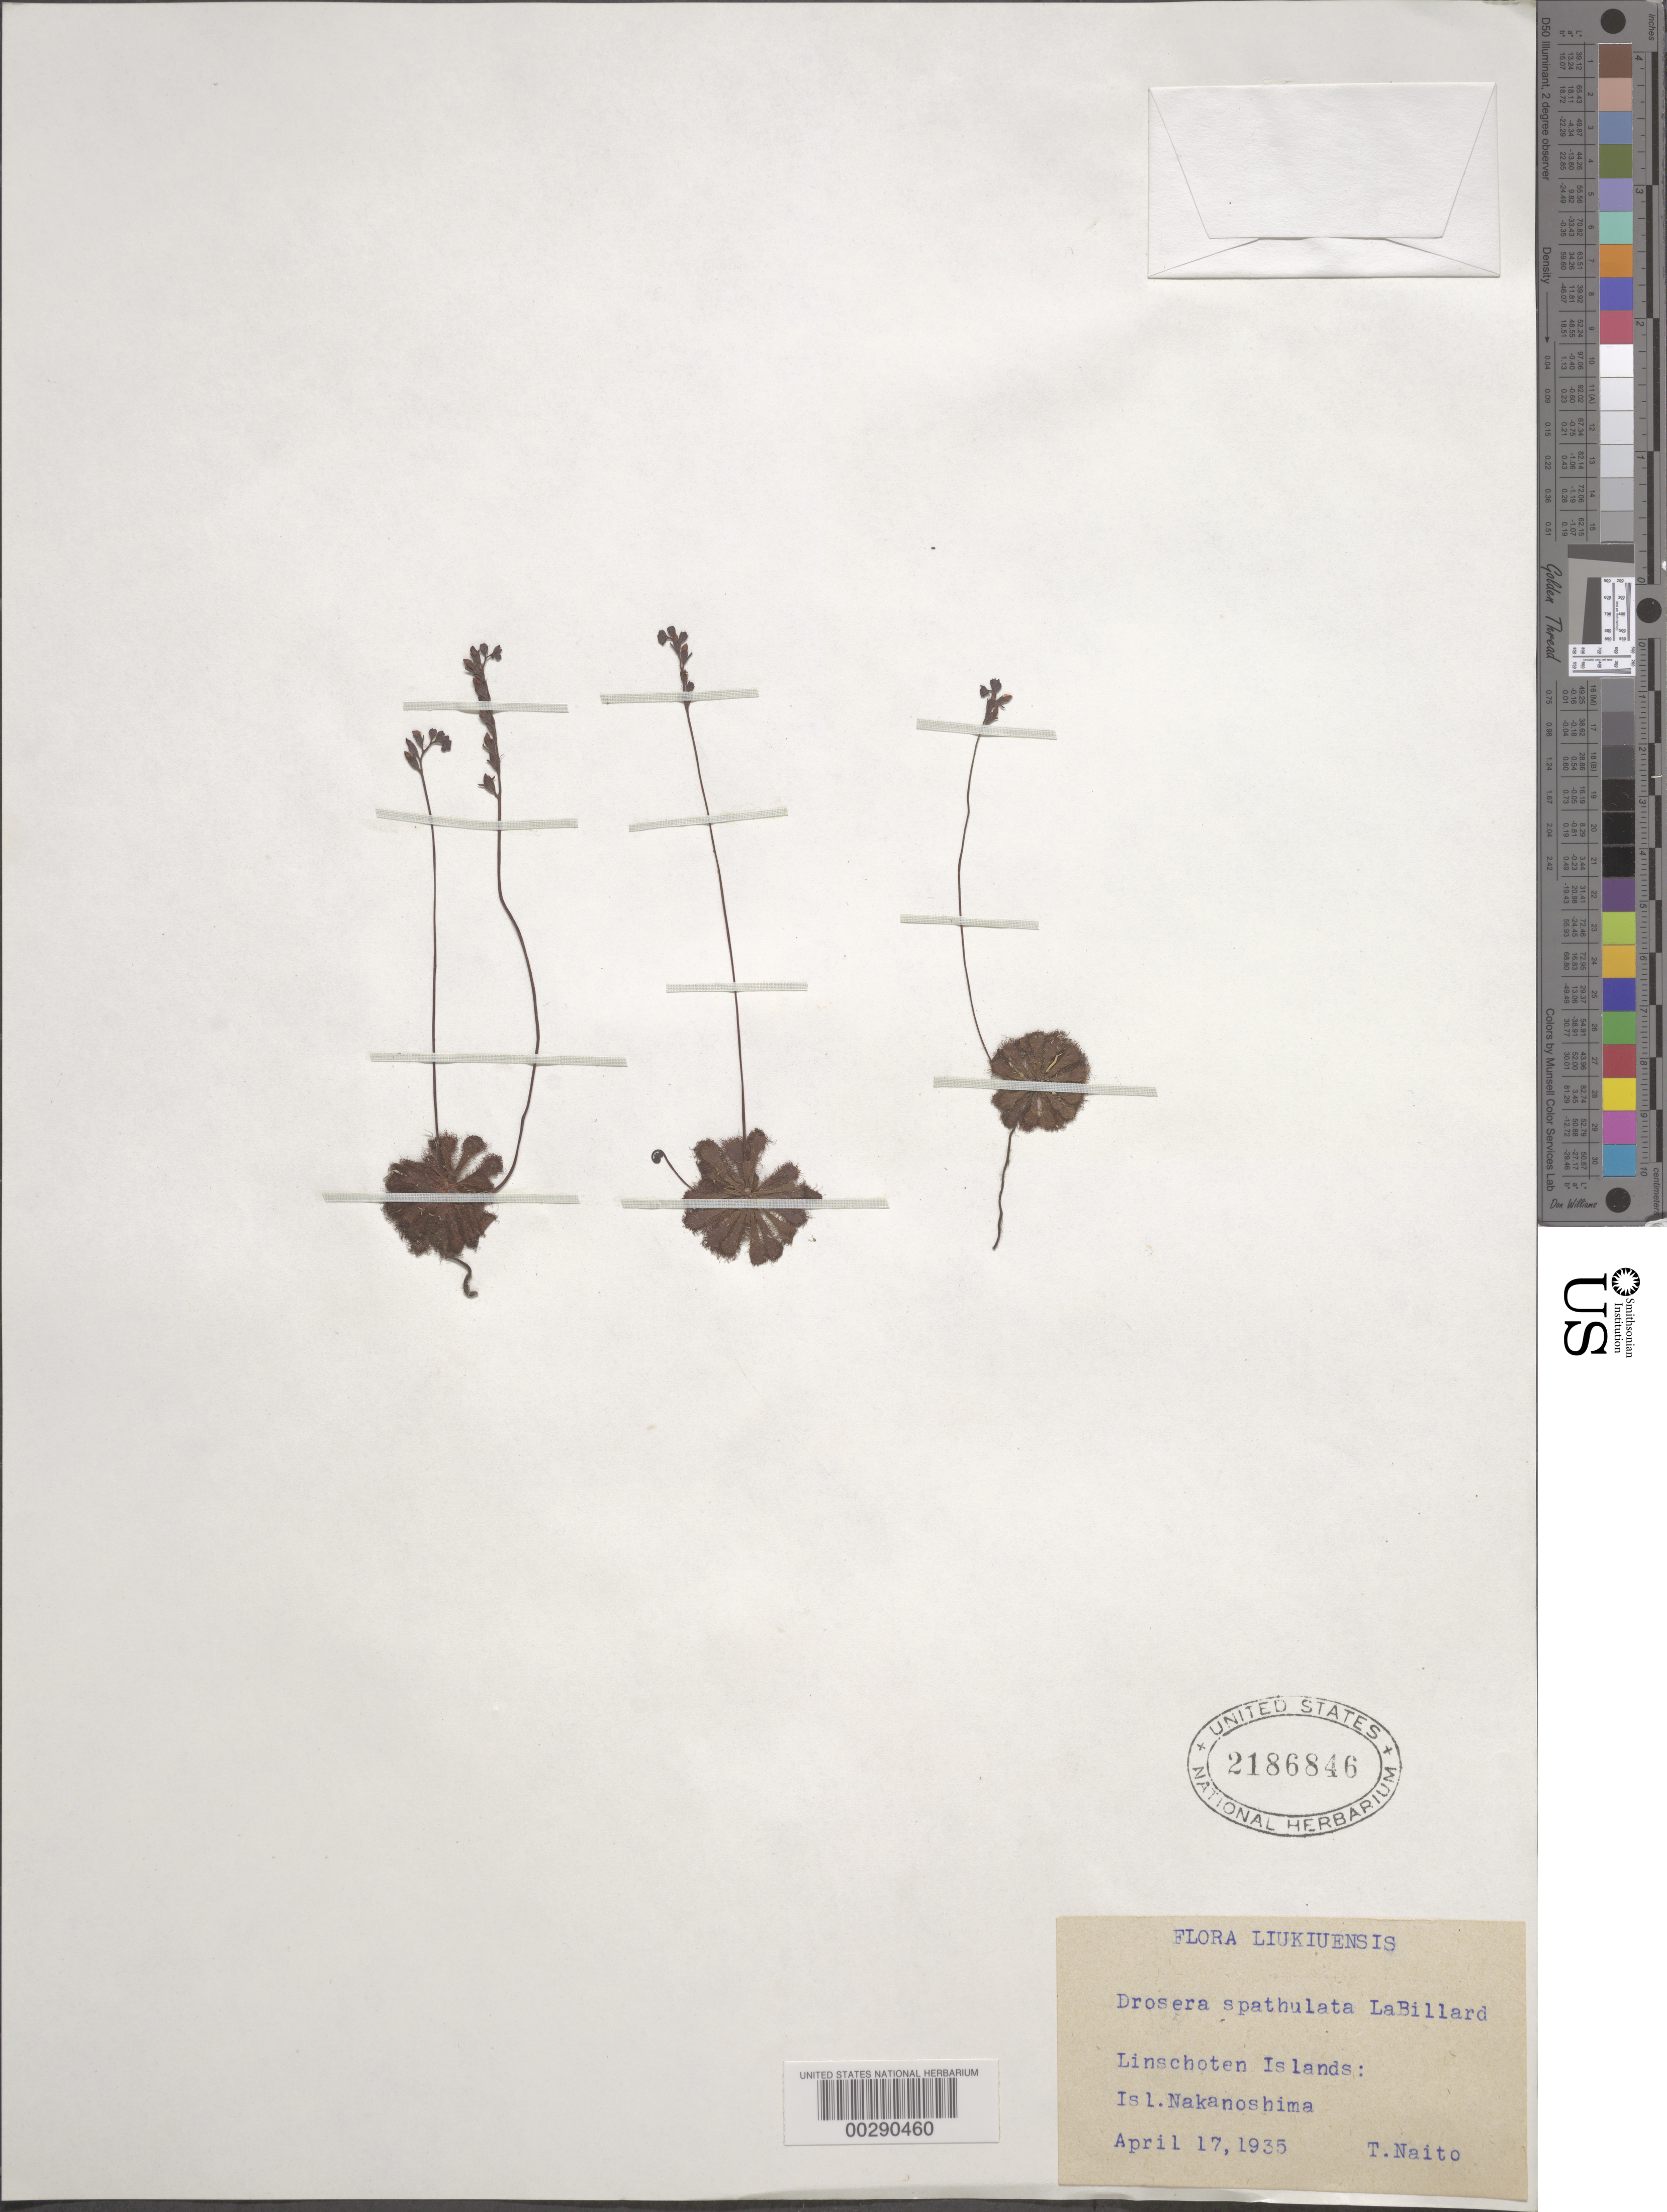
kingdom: Plantae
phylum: Tracheophyta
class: Magnoliopsida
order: Caryophyllales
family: Droseraceae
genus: Drosera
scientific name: Drosera spathulata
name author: Labill.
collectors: T. Naito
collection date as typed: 17 Apr 1935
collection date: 1935-04-17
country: Japan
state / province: Okinawa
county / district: Kagoshima Prefecture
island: Nakano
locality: Linschoten is., nakanoshima i. [Satsunan Is.]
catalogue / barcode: US 2186846